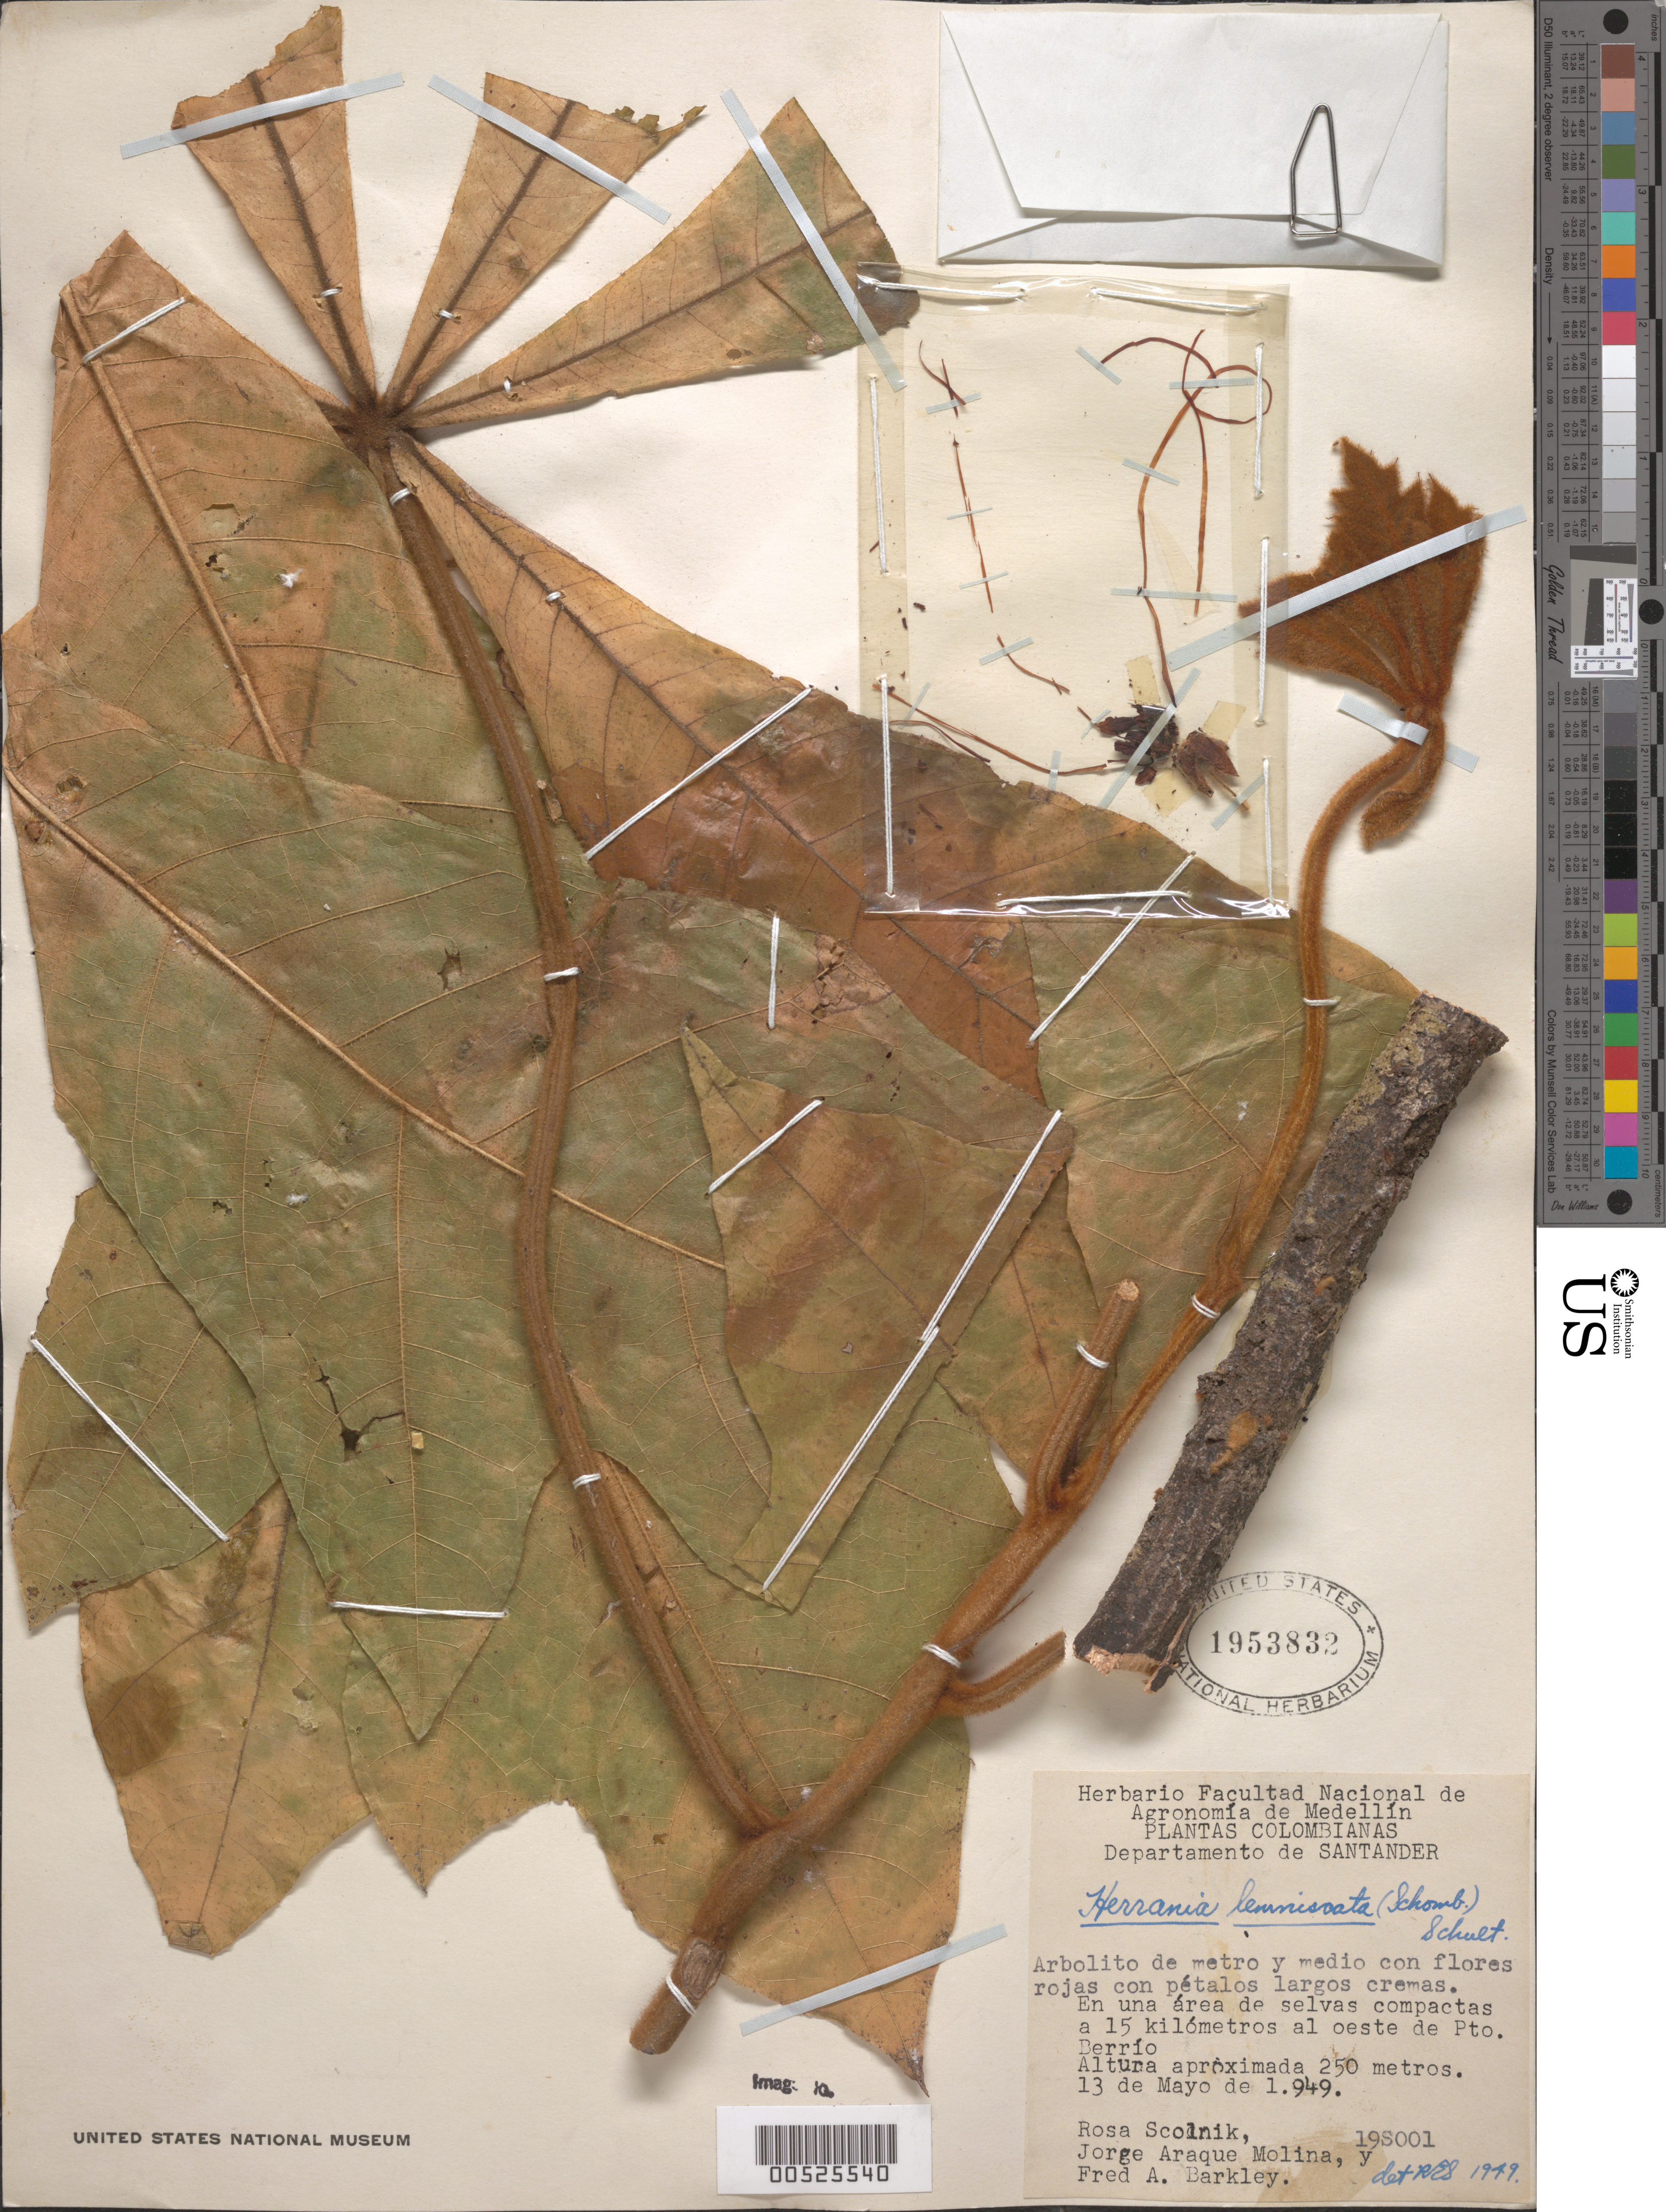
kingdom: Plantae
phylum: Tracheophyta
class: Magnoliopsida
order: Malvales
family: Malvaceae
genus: Theobroma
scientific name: Theobroma lemniscatum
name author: (R.H. Schomb.) Colli-Silva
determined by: Dorr, L. J., (BOT), Smithsonian Institution - National Museum of Natural History (UNITED STATES)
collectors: R. Scolnik, J. Araque Molina & F. A. Barkley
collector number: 19S001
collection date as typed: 13 May 1949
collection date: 1949-05-13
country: Colombia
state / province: Santander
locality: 15 km al oeste de Pto. Berrio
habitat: En una área de selvas compactas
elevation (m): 250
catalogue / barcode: US 1953832